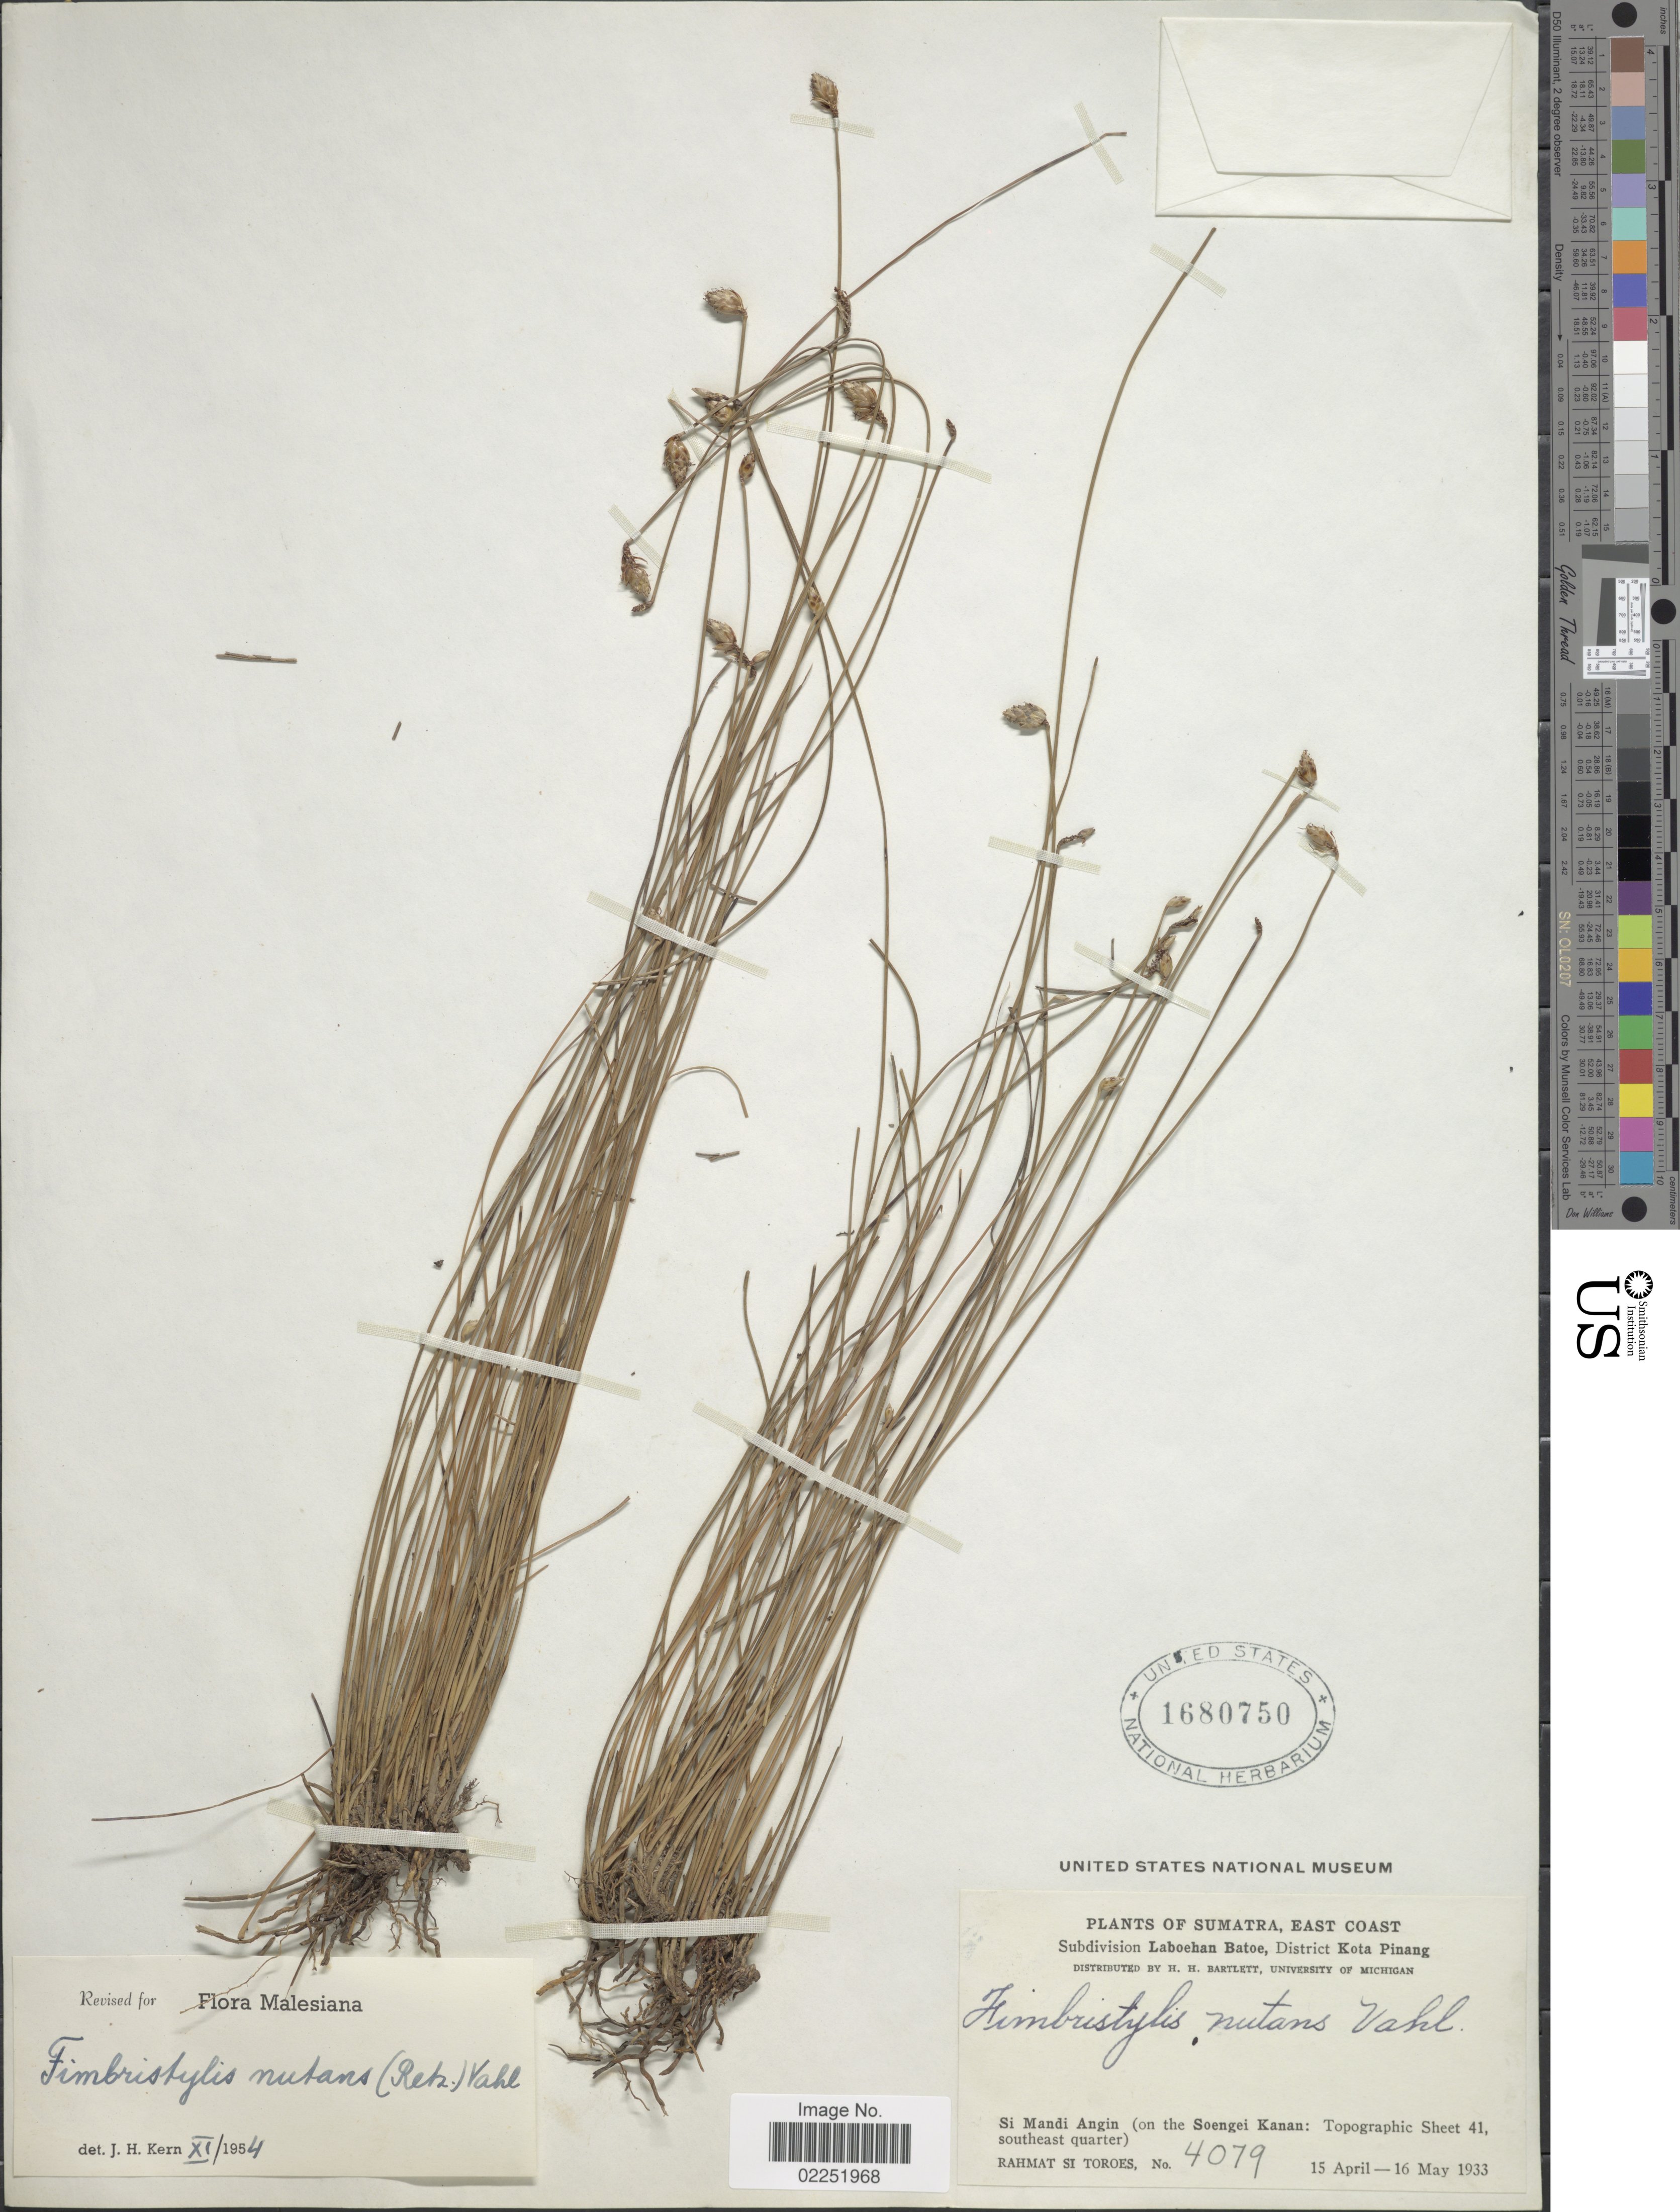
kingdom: Plantae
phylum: Tracheophyta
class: Liliopsida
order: Poales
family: Cyperaceae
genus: Fimbristylis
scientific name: Fimbristylis nutans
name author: (Retz.) Vahl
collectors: Rahmat Si Boeea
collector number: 4079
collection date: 1933-04-15/1933-05-16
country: Indonesia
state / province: Sumatra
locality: East Coast, Subdivision Laboehan Batoe, District Kota Pinang, Si Mandi Angin (on the Soengei Kanan: Topographic Sheet 41, southeast quarter)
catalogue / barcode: US 1680750